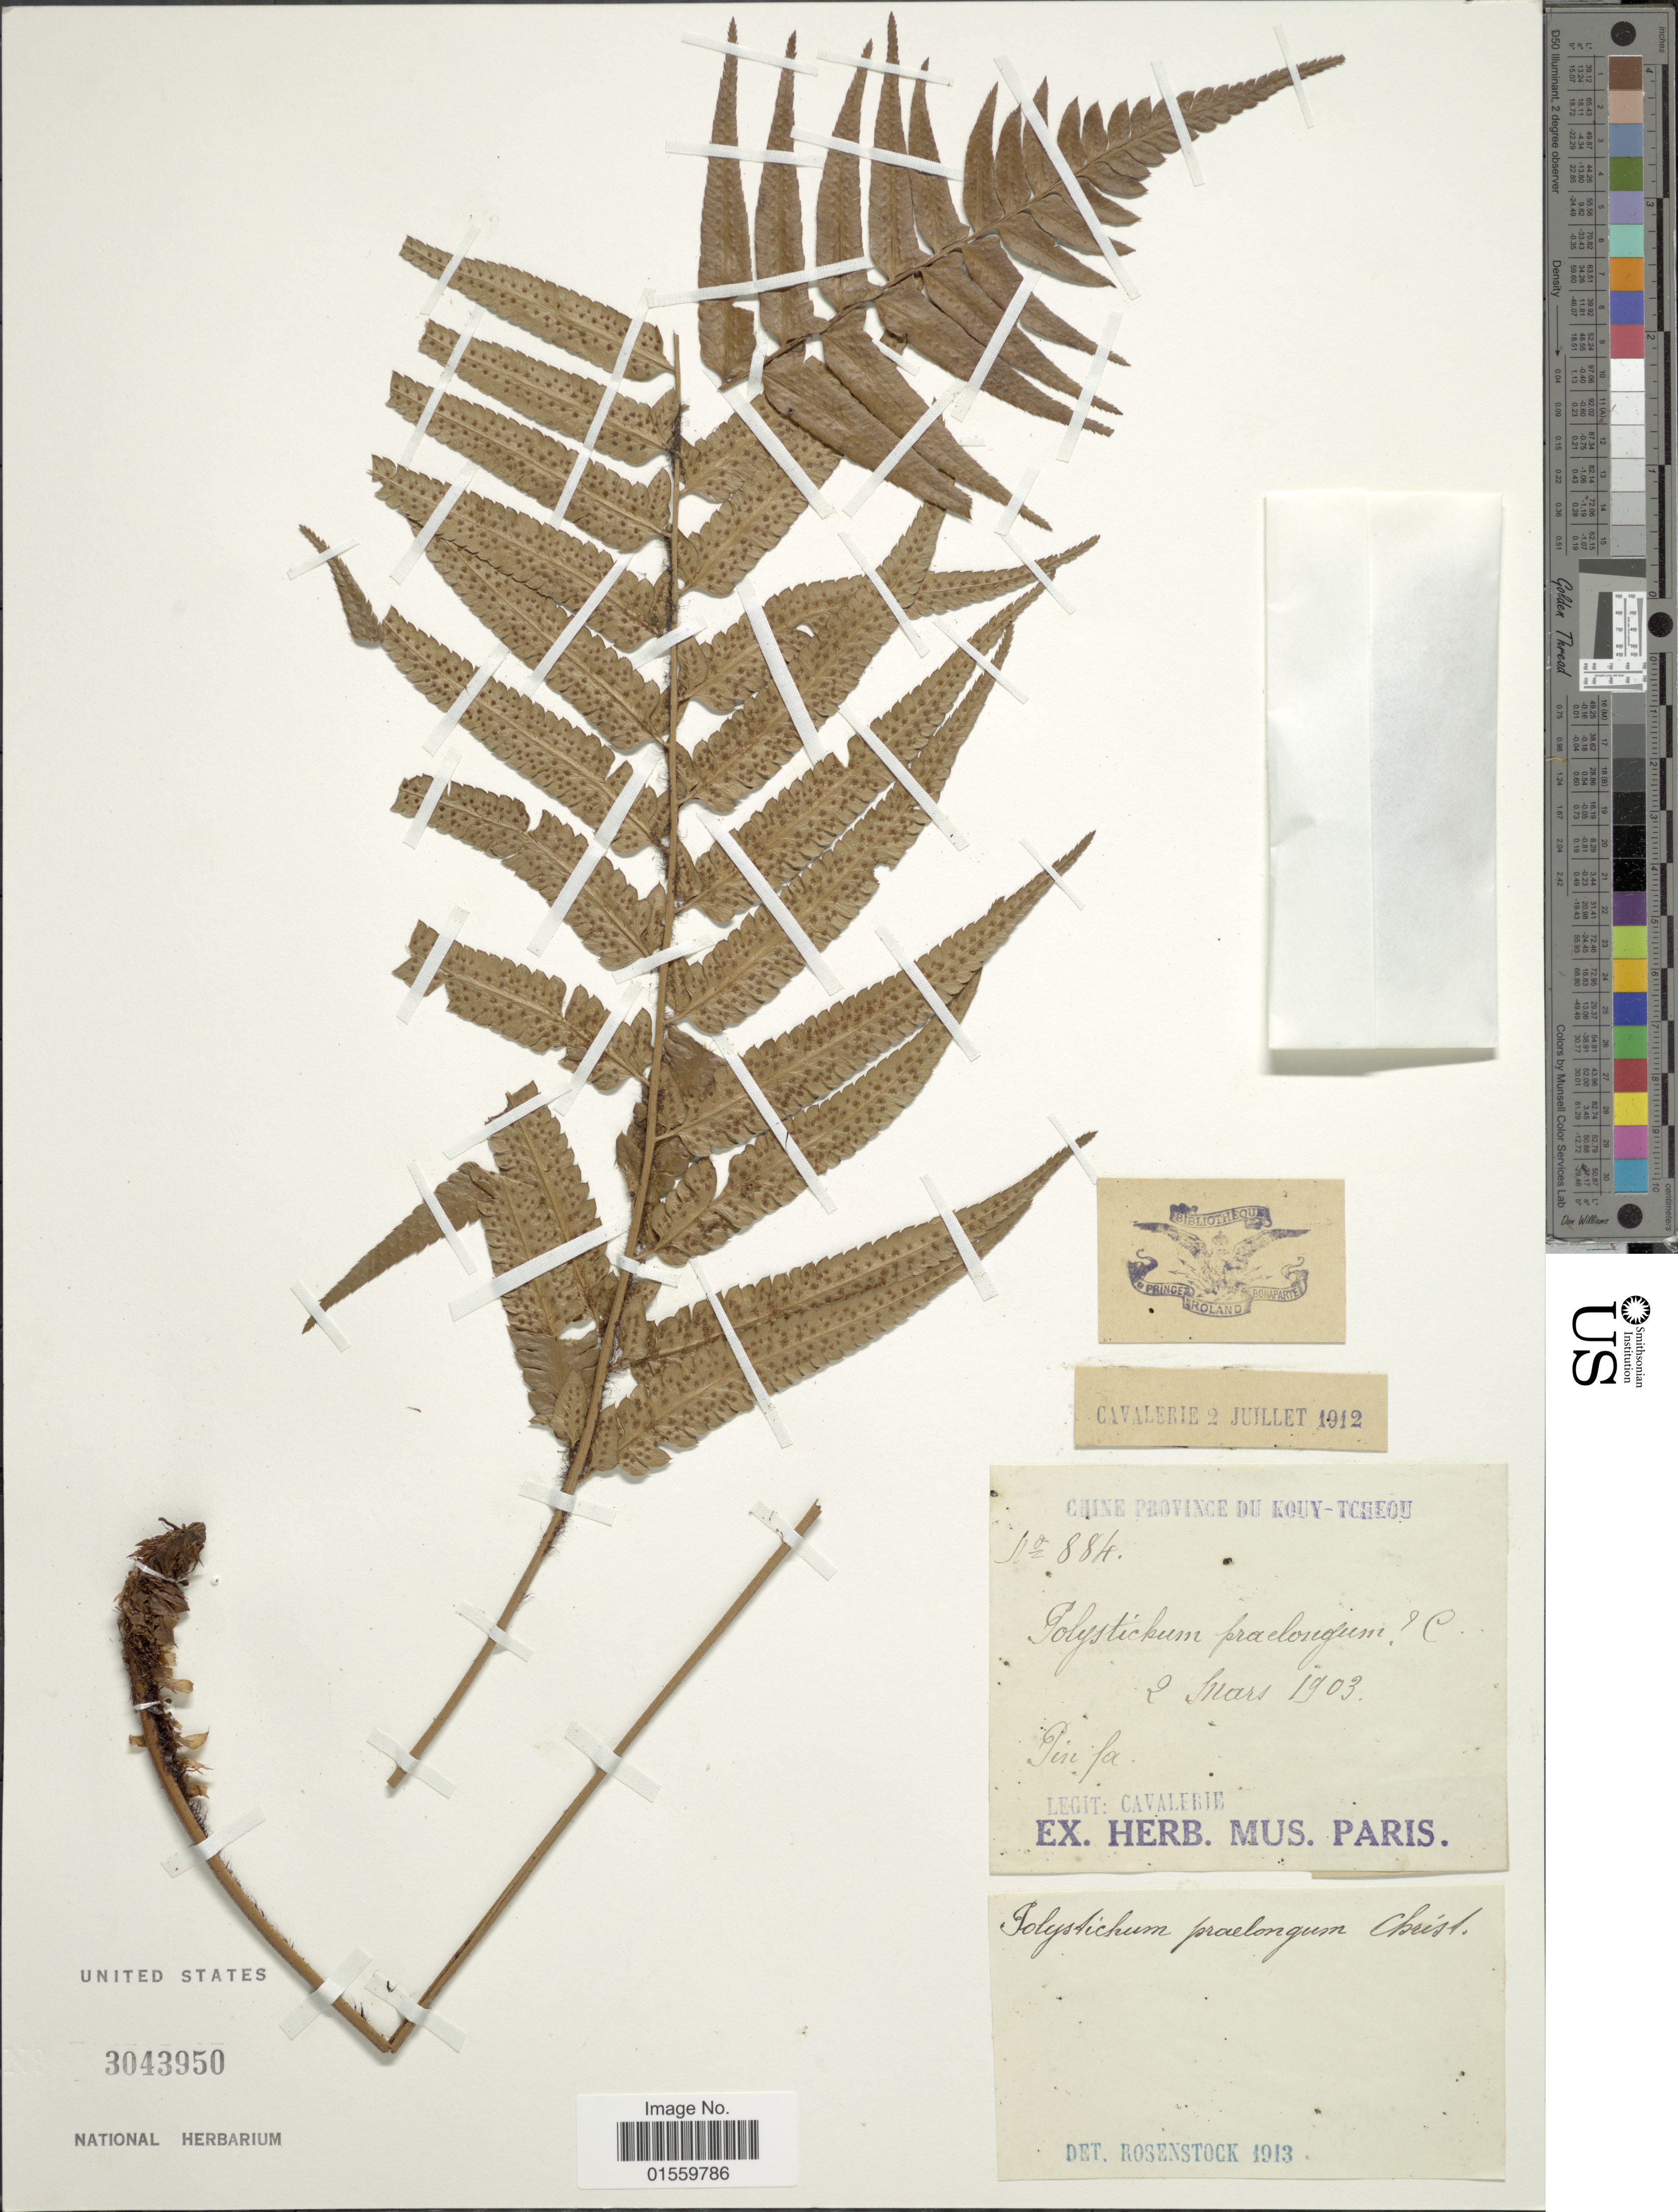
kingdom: Plantae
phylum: Tracheophyta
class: Polypodiopsida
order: Polypodiales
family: Dryopteridaceae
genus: Polystichum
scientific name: Polystichum xiphophyllum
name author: (Baker) Diels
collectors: -. Cavalerie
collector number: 884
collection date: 1903-03-02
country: China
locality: Chine Province du Kouy-Tcheou, Pin fa [interpreted]s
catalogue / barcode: US 3043950